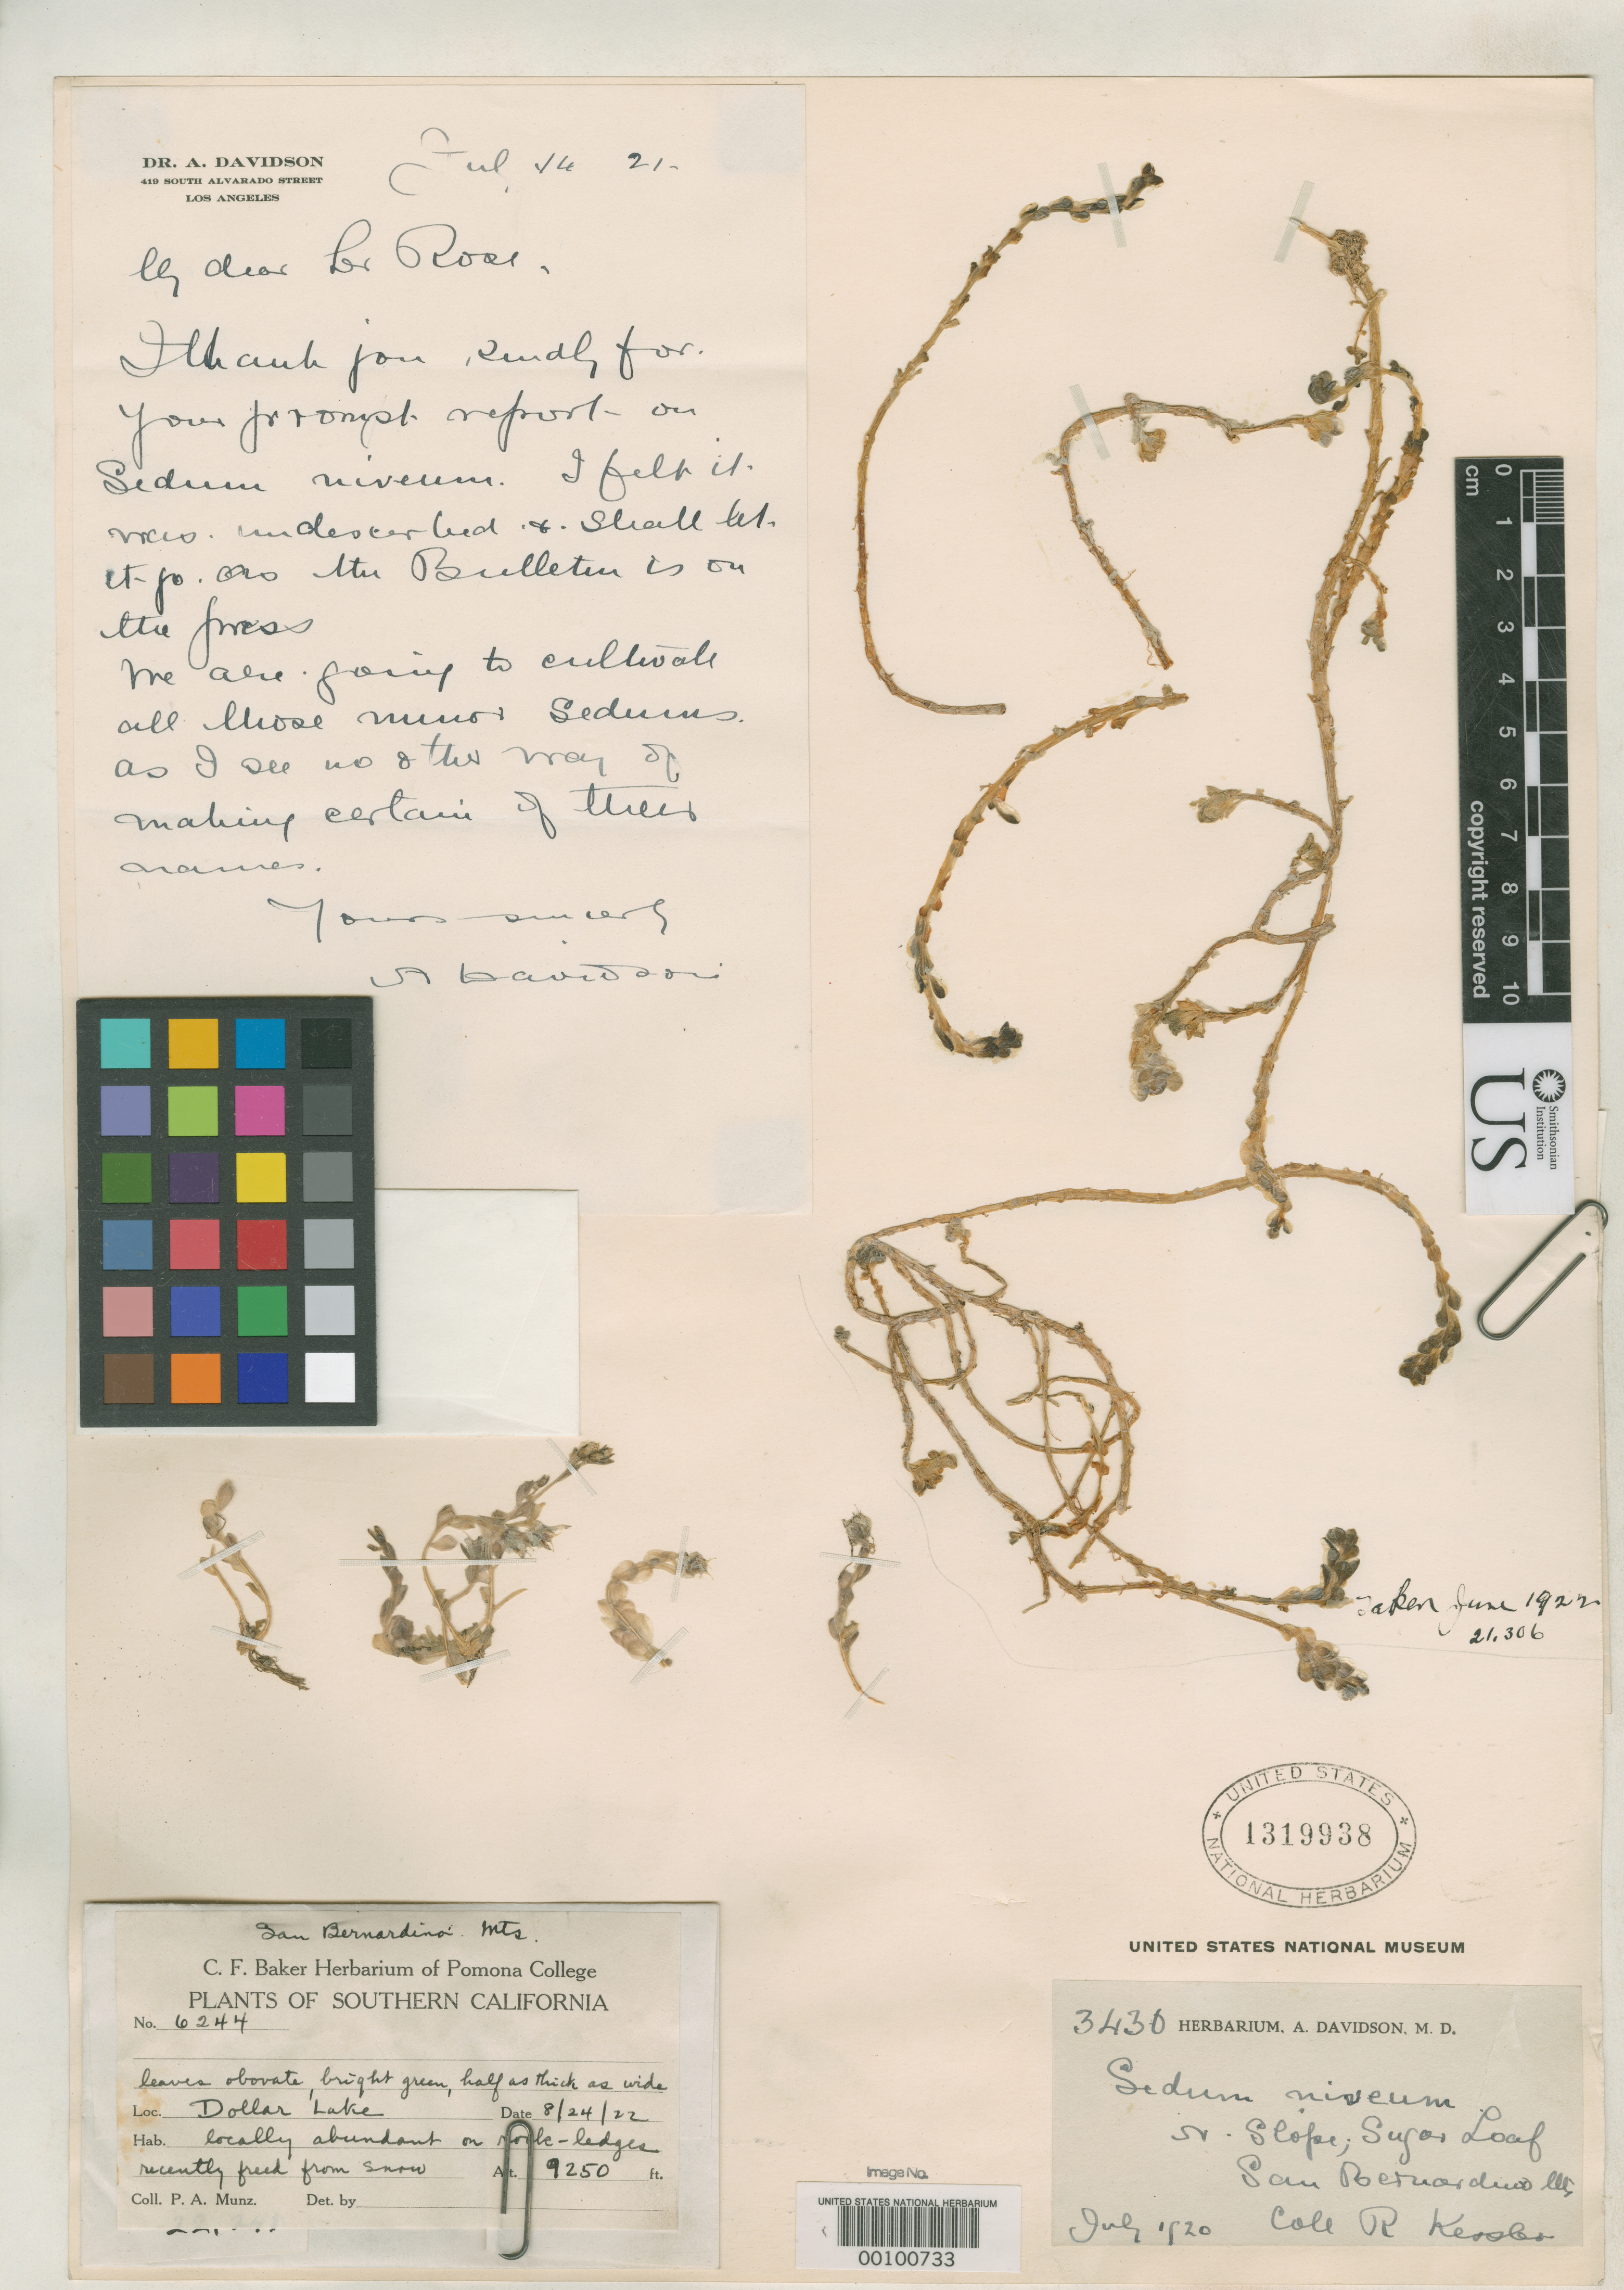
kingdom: Plantae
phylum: Tracheophyta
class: Magnoliopsida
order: Saxifragales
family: Crassulaceae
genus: Sedum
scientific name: Sedum niveum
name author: Davidson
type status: Isotype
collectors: R. Kessler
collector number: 3430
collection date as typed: Jul 1921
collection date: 1921-07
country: United States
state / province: California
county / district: San Bernardino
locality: Sugar Loaf Peak, San Bernardino Mts.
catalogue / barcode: US 1319938